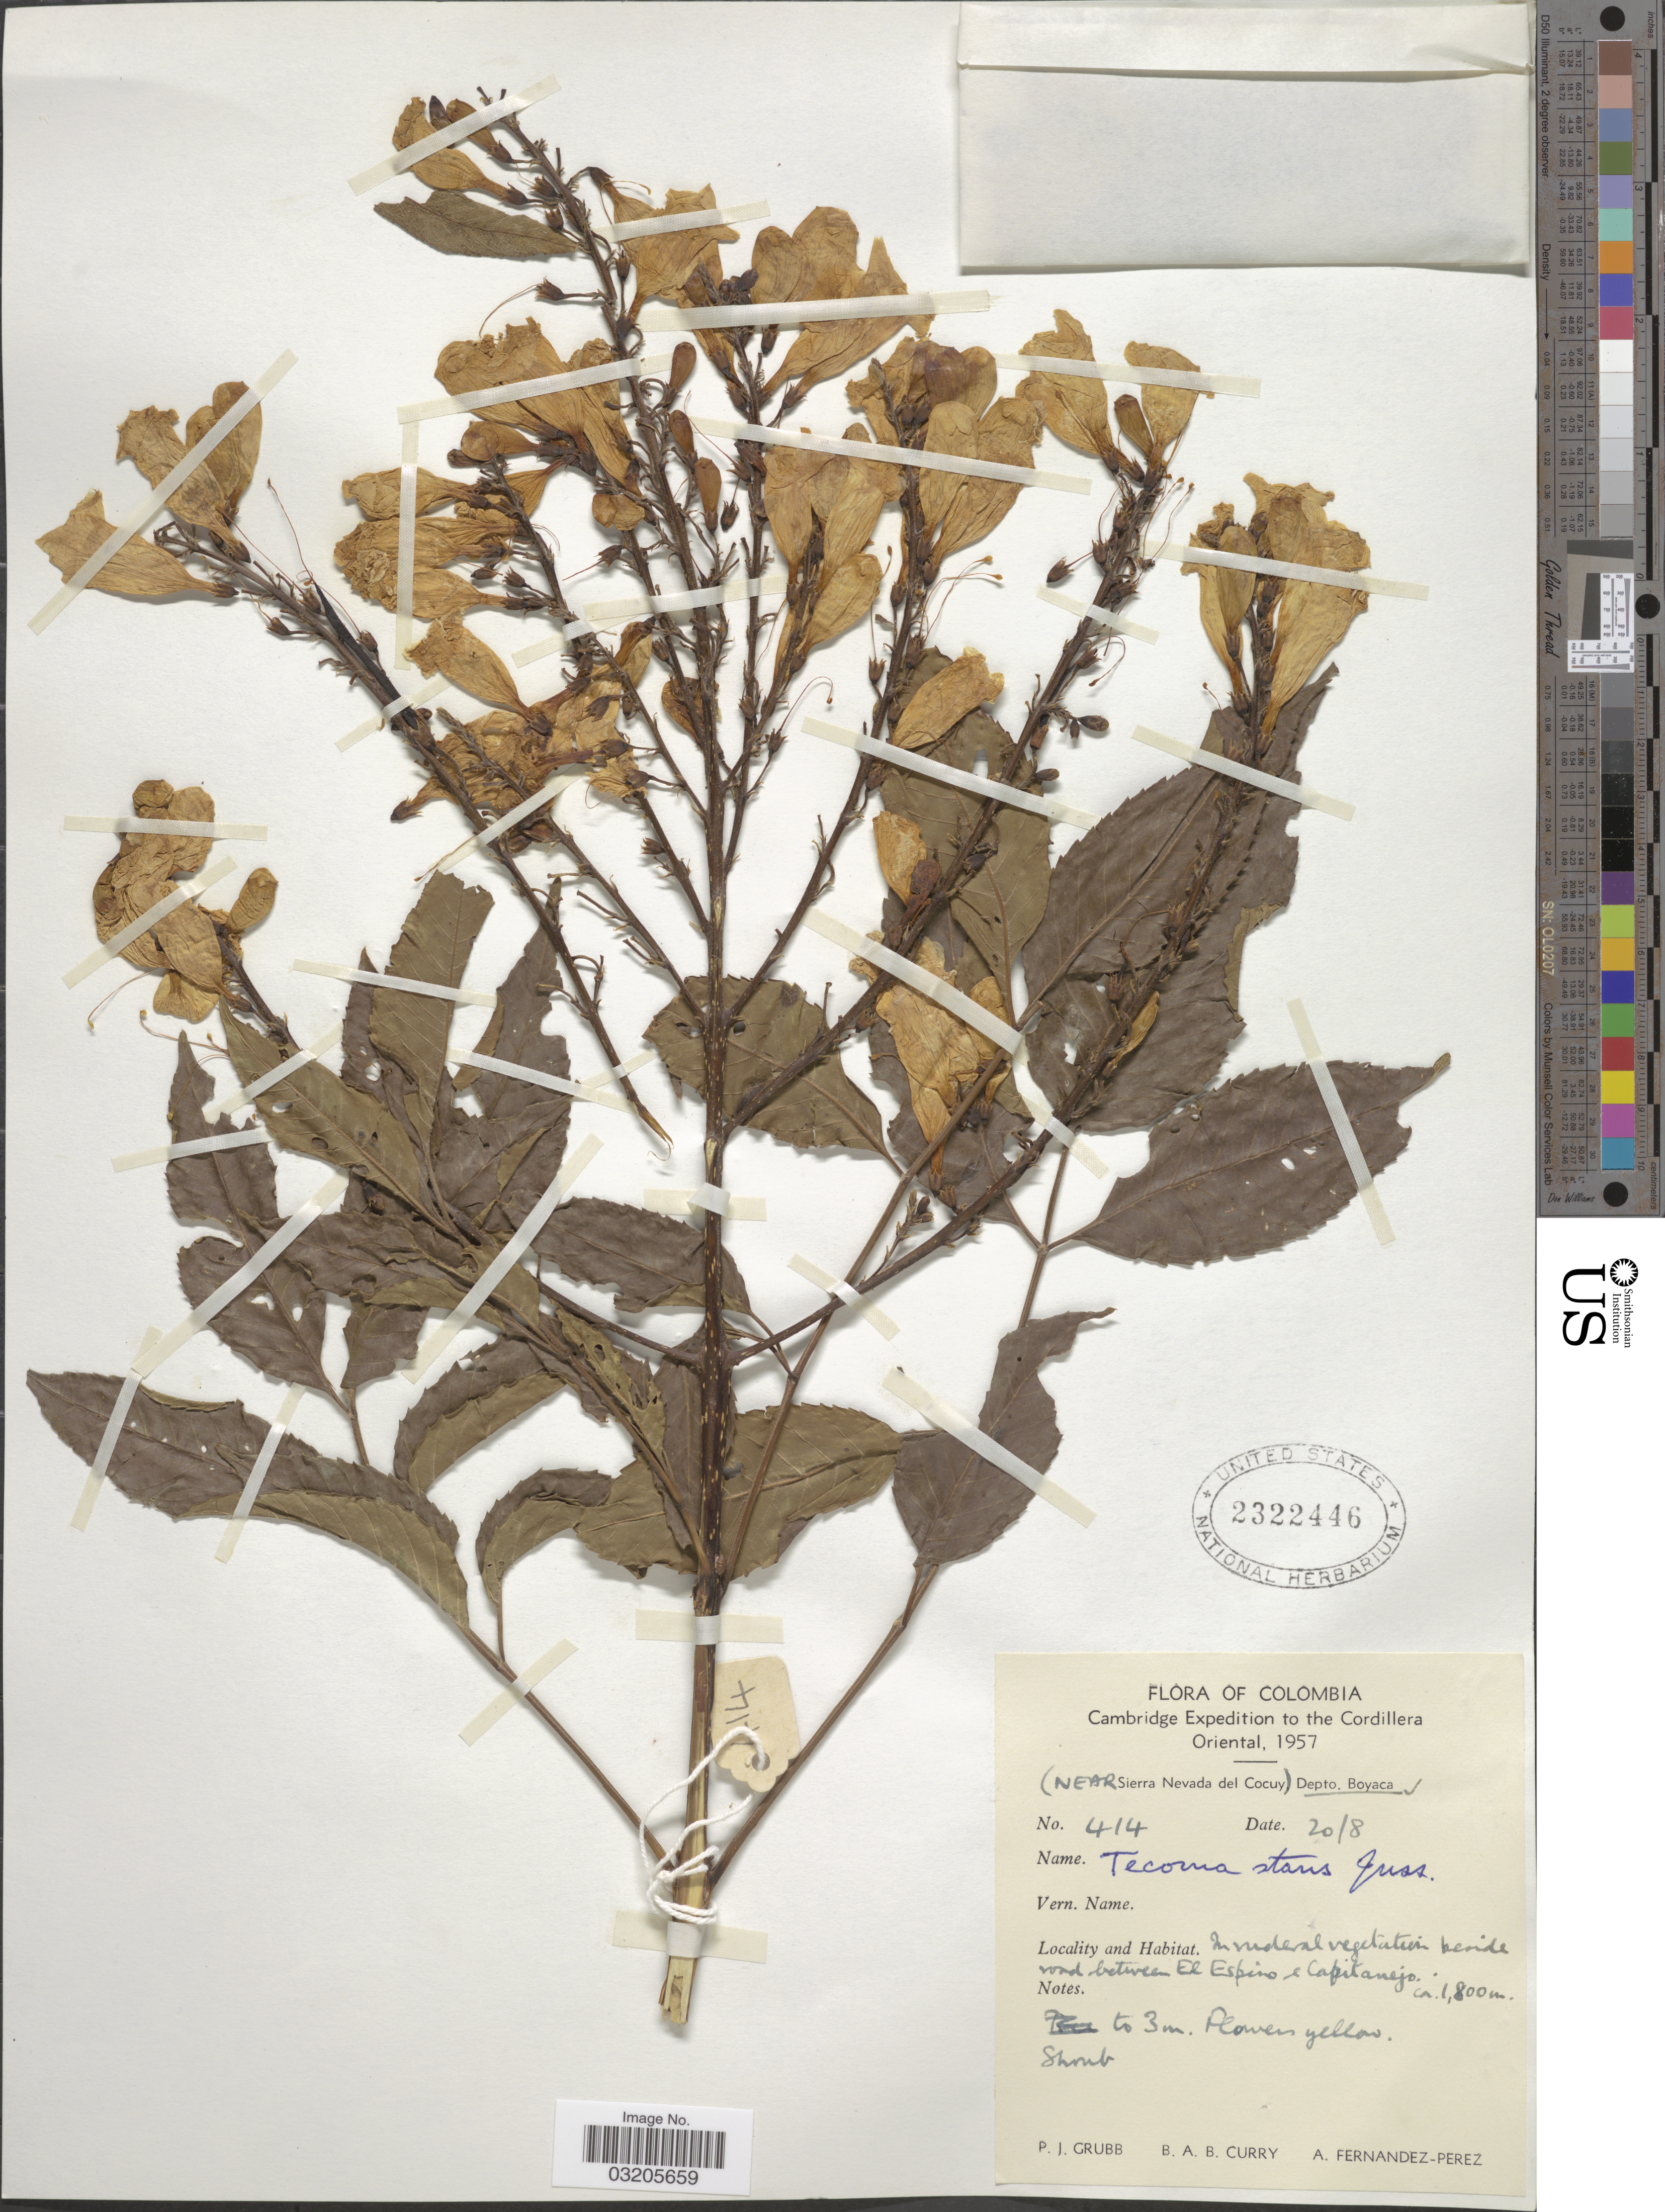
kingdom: Plantae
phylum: Tracheophyta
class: Magnoliopsida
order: Lamiales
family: Bignoniaceae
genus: Tecoma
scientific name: Tecoma stans var. stans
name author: (L.) Juss. ex Kunth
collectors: P. J. Grubb, B. Curry & A. Fernández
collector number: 414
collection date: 1957-08-20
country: Colombia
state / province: Boyacá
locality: The Cordillera Oriental. (Near Sierra Nevada del Cocuy), Depto. Boyaca. Beside road between El Espino e Capitanejo.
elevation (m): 1800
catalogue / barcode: US 2322446